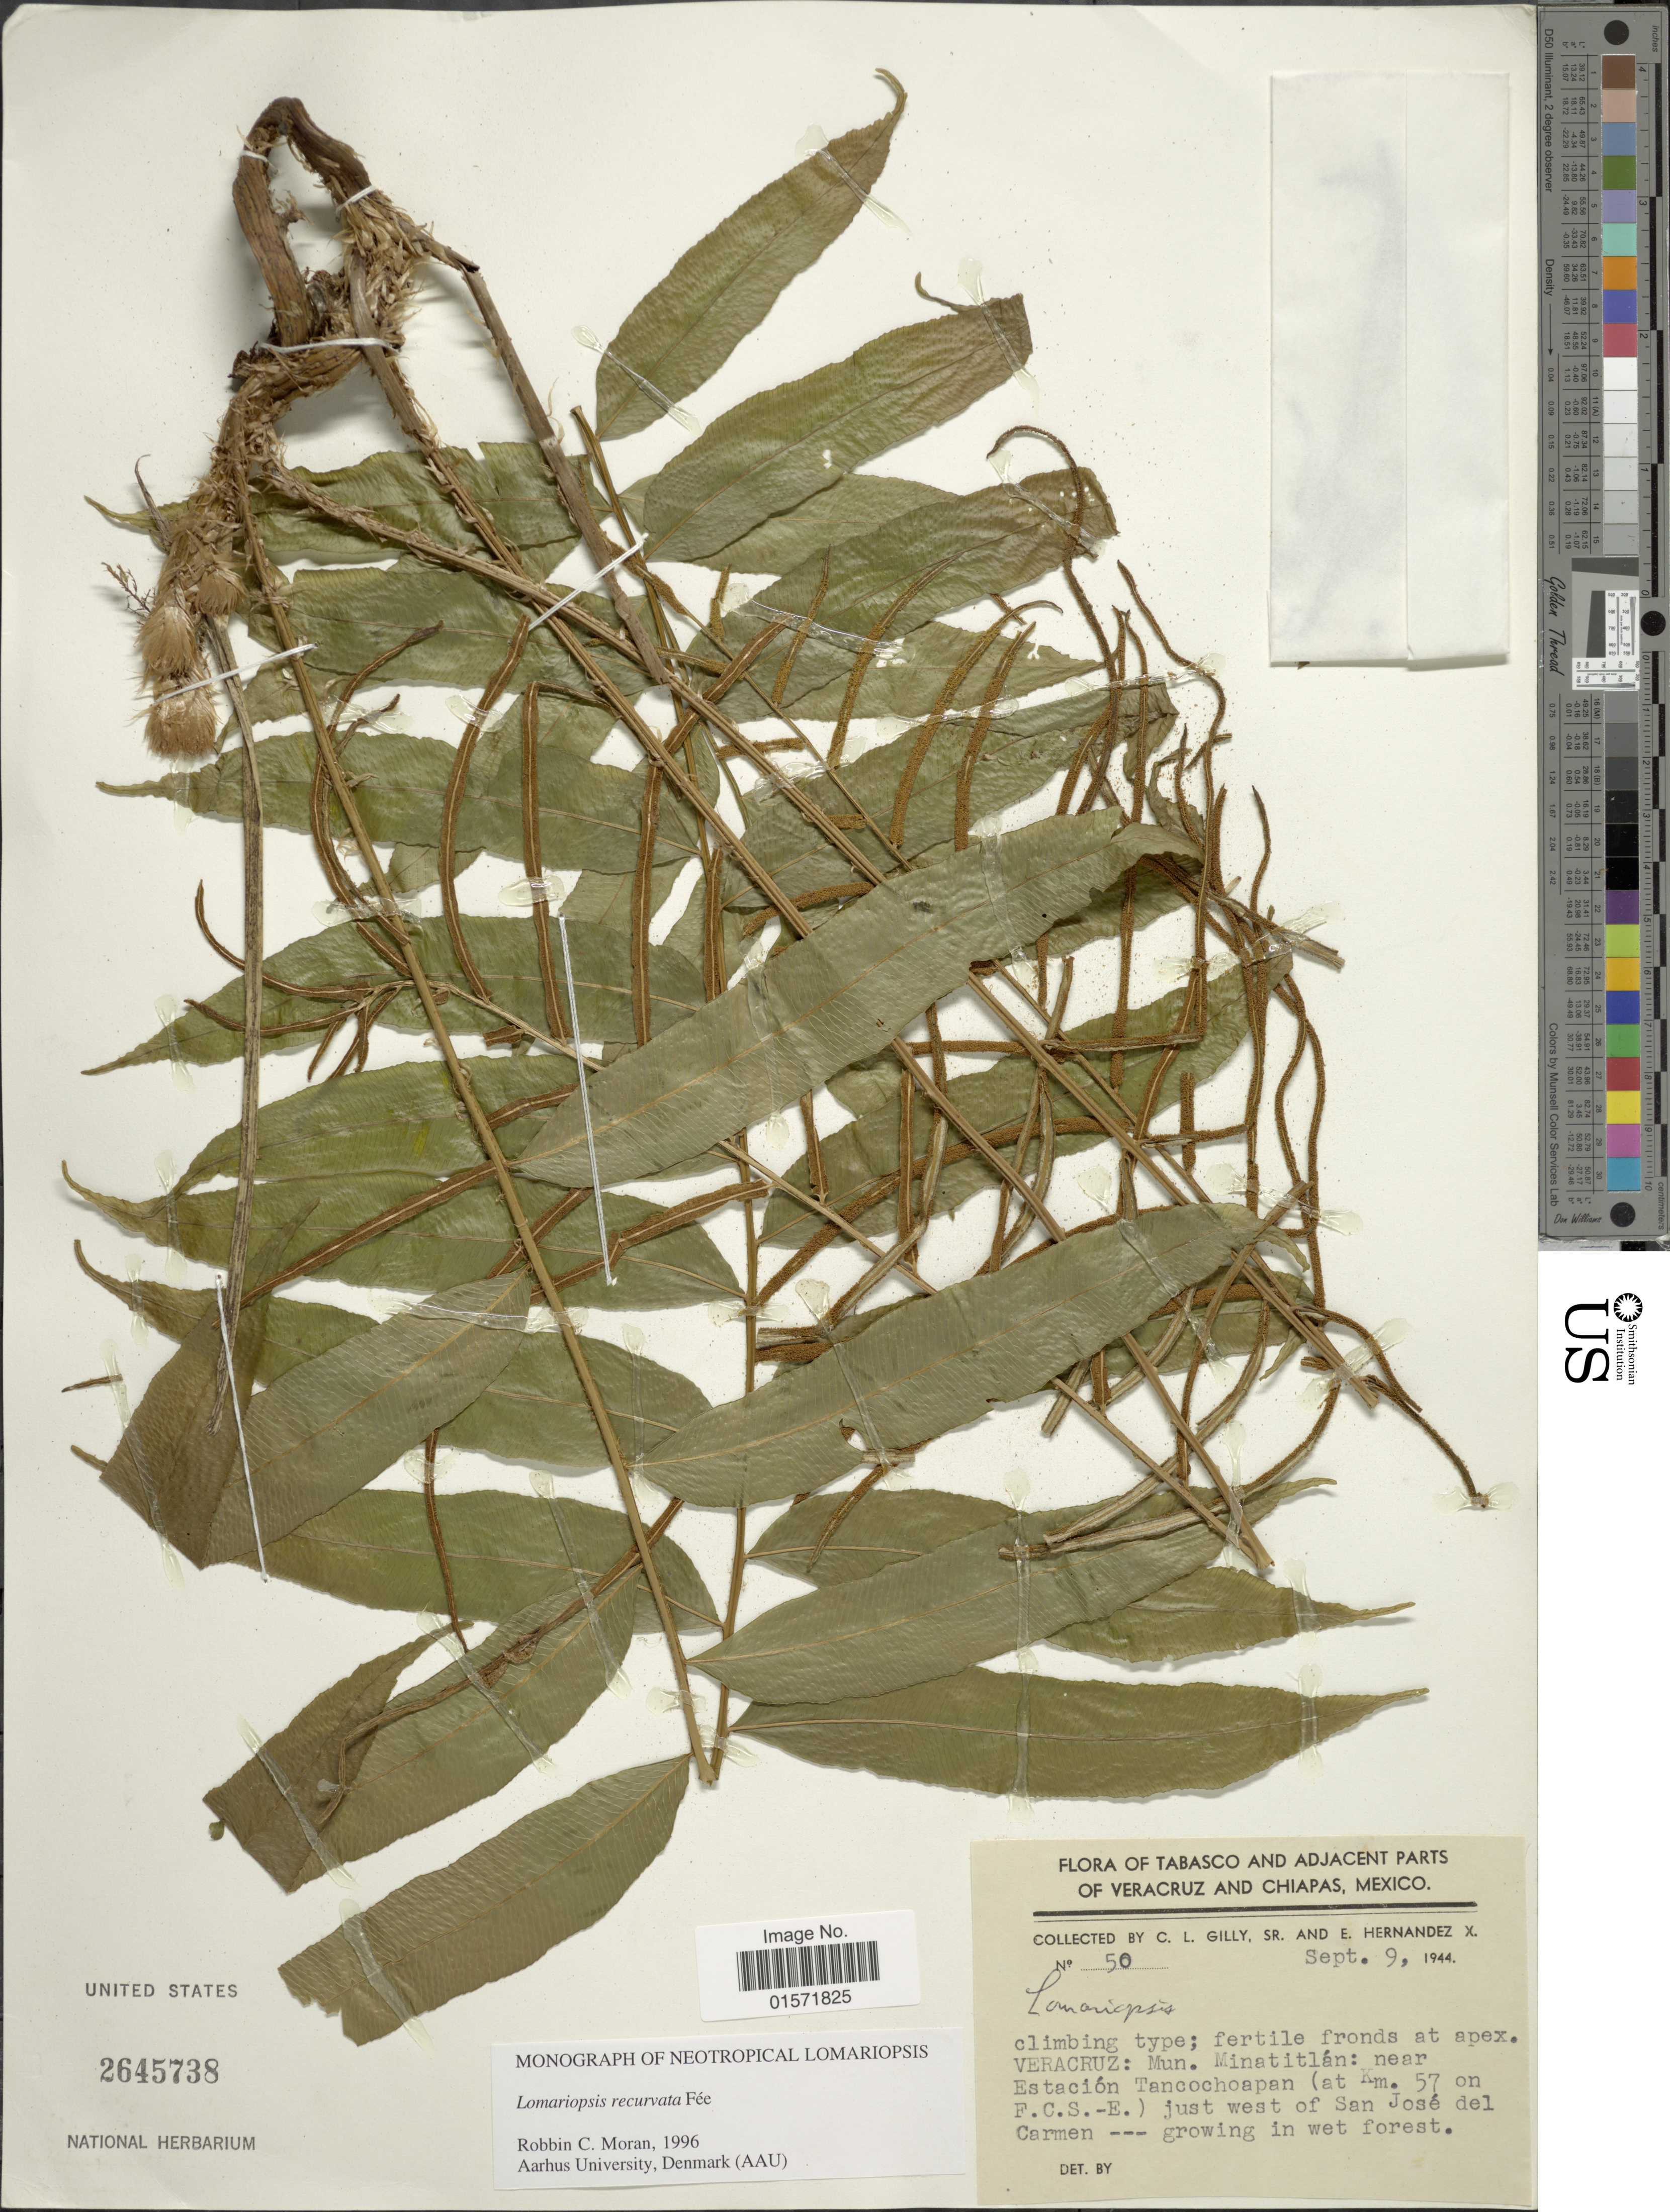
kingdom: Plantae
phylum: Tracheophyta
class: Polypodiopsida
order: Polypodiales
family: Lomariopsidaceae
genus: Lomariopsis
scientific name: Lomariopsis recurvata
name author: Fée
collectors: C. Gilly & E. Hernandez X.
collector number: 50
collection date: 1944-09-09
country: Mexico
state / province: Chiapas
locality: Tabasco and adjacent parts of Veracruz and Chiapas, Veracruz: Mun. Minatitlán: near Estación Tancochoapan (at Km. 57 on F. C. S. - E.) just west of San José del Carmen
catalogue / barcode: US 2645738